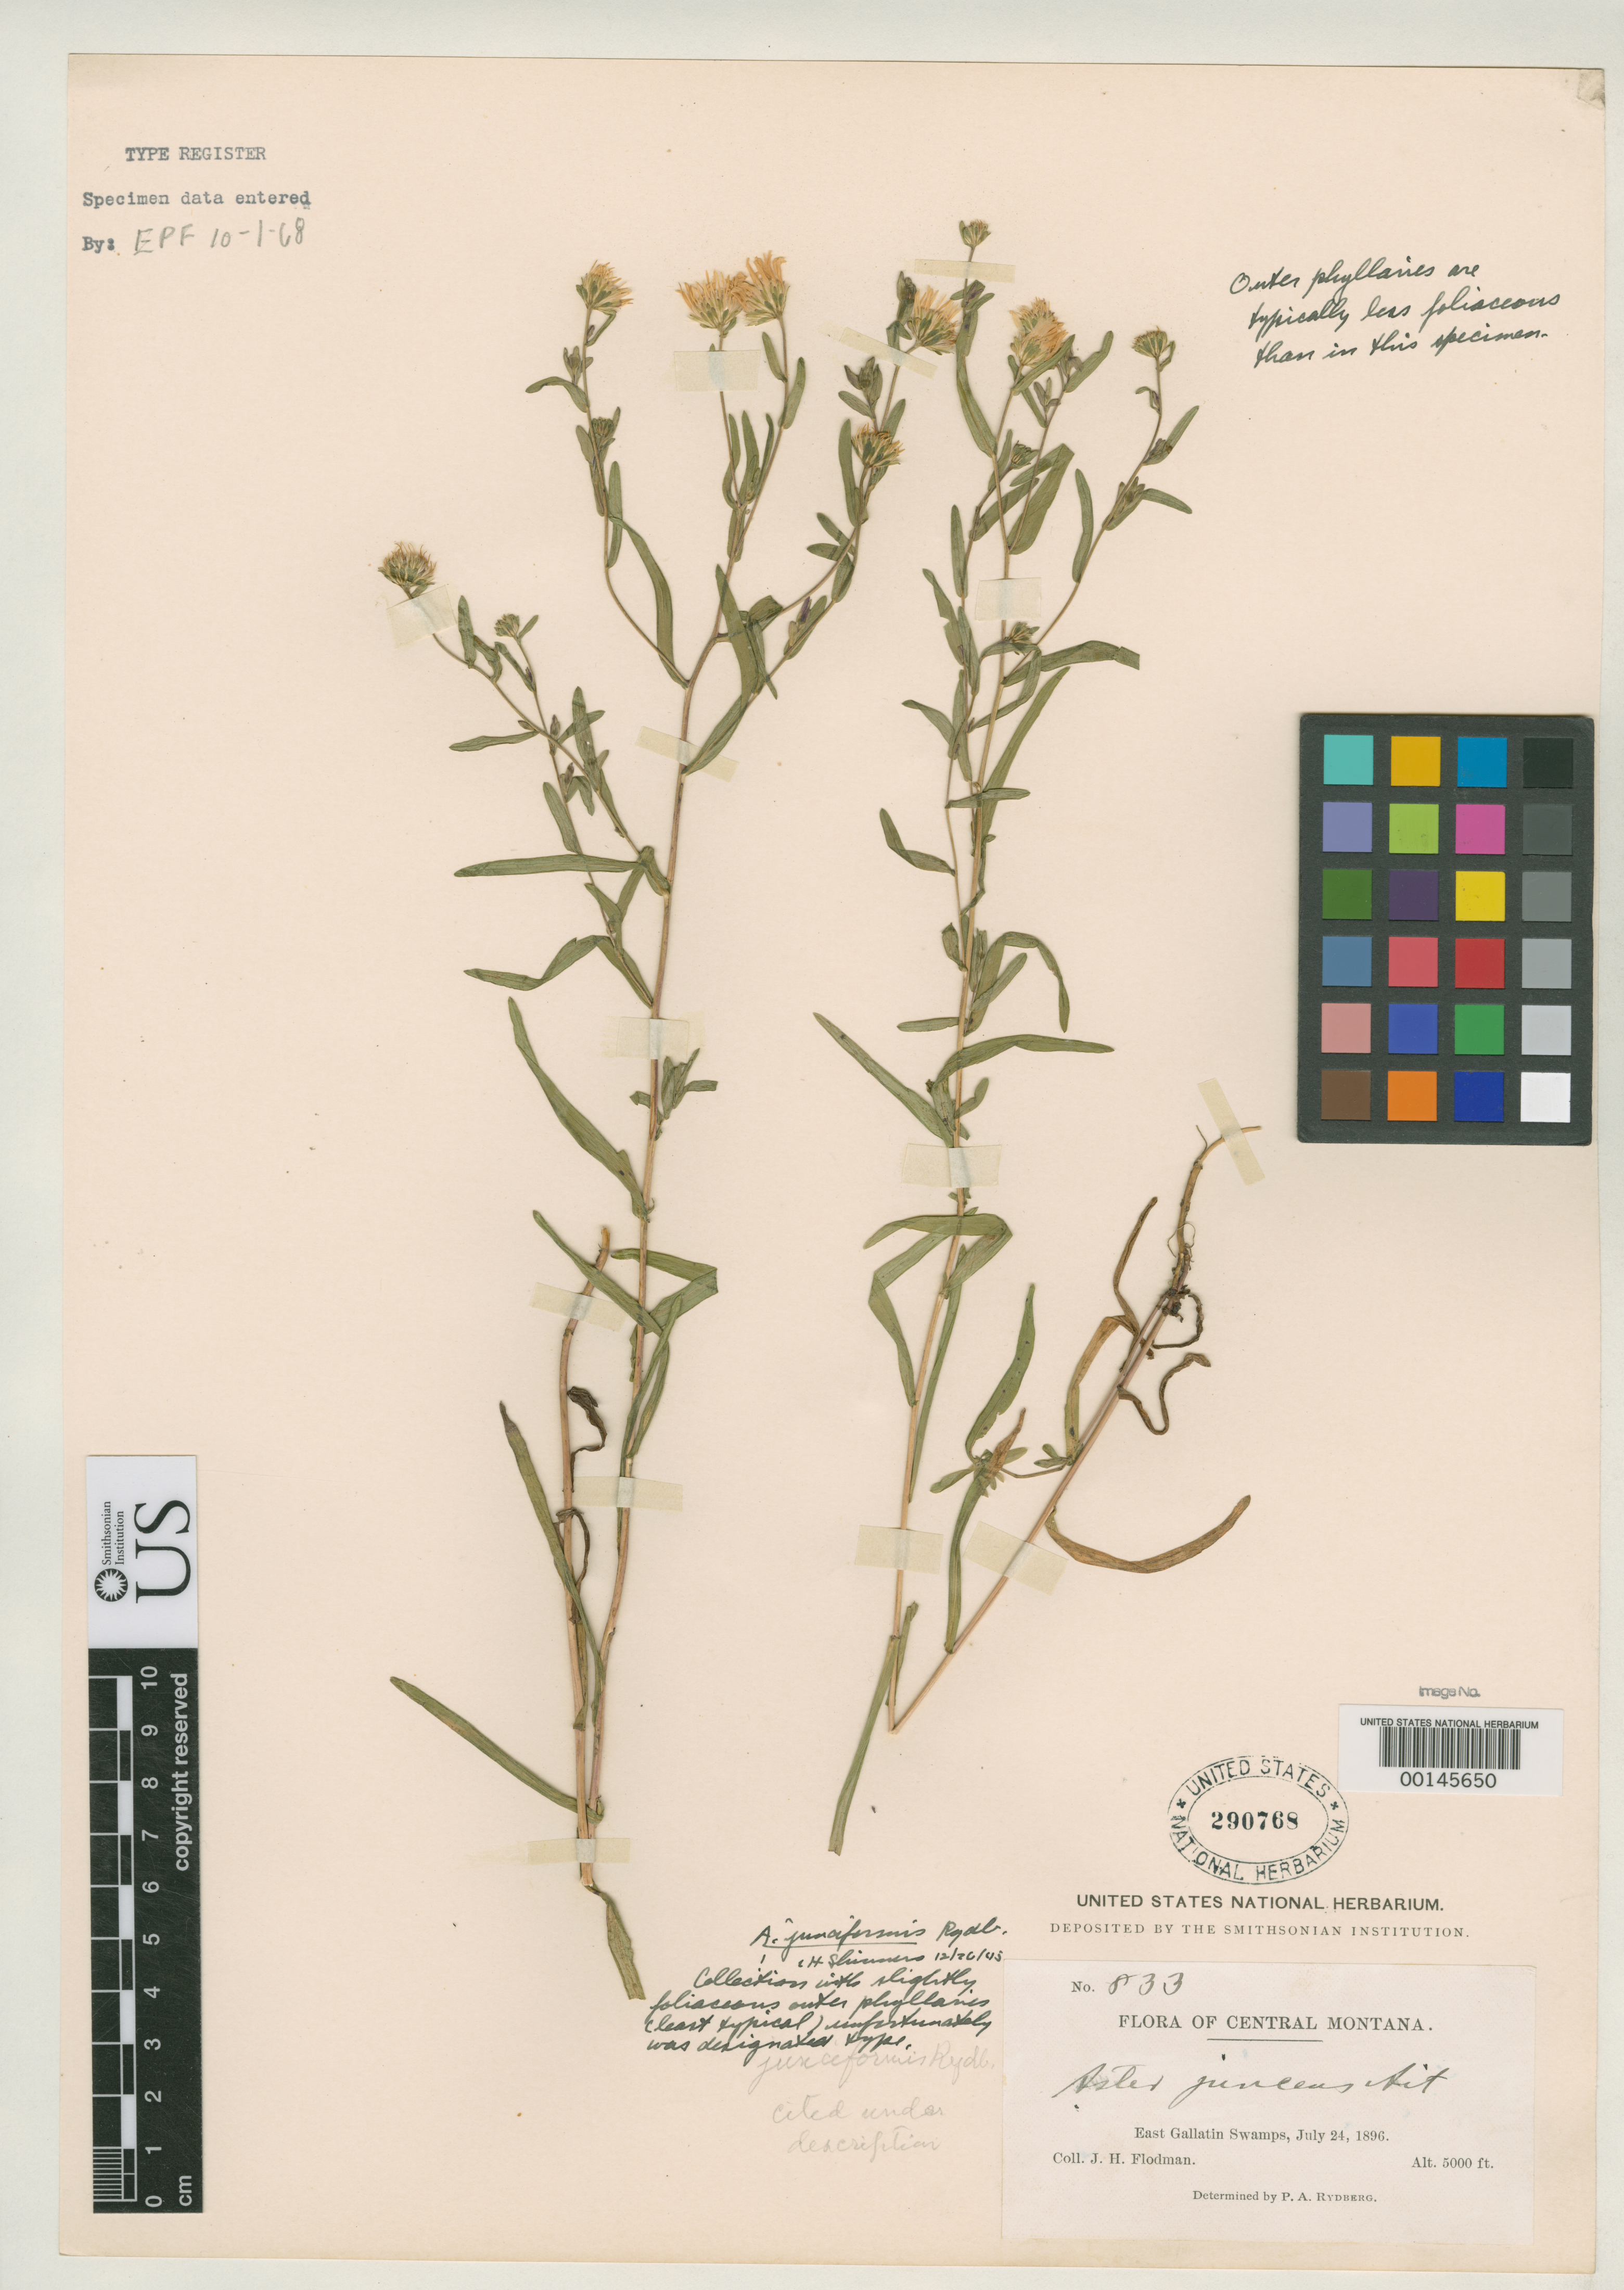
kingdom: Plantae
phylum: Tracheophyta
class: Magnoliopsida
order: Asterales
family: Asteraceae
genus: Aster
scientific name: Aster junciformis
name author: Rydb.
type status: Isotype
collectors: J. Flodman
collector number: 833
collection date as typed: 24 Jul 1896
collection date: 1896-07-24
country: United States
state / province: Montana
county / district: Gallatin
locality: East Gallatin Swamps.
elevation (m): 1524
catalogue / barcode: US 290768